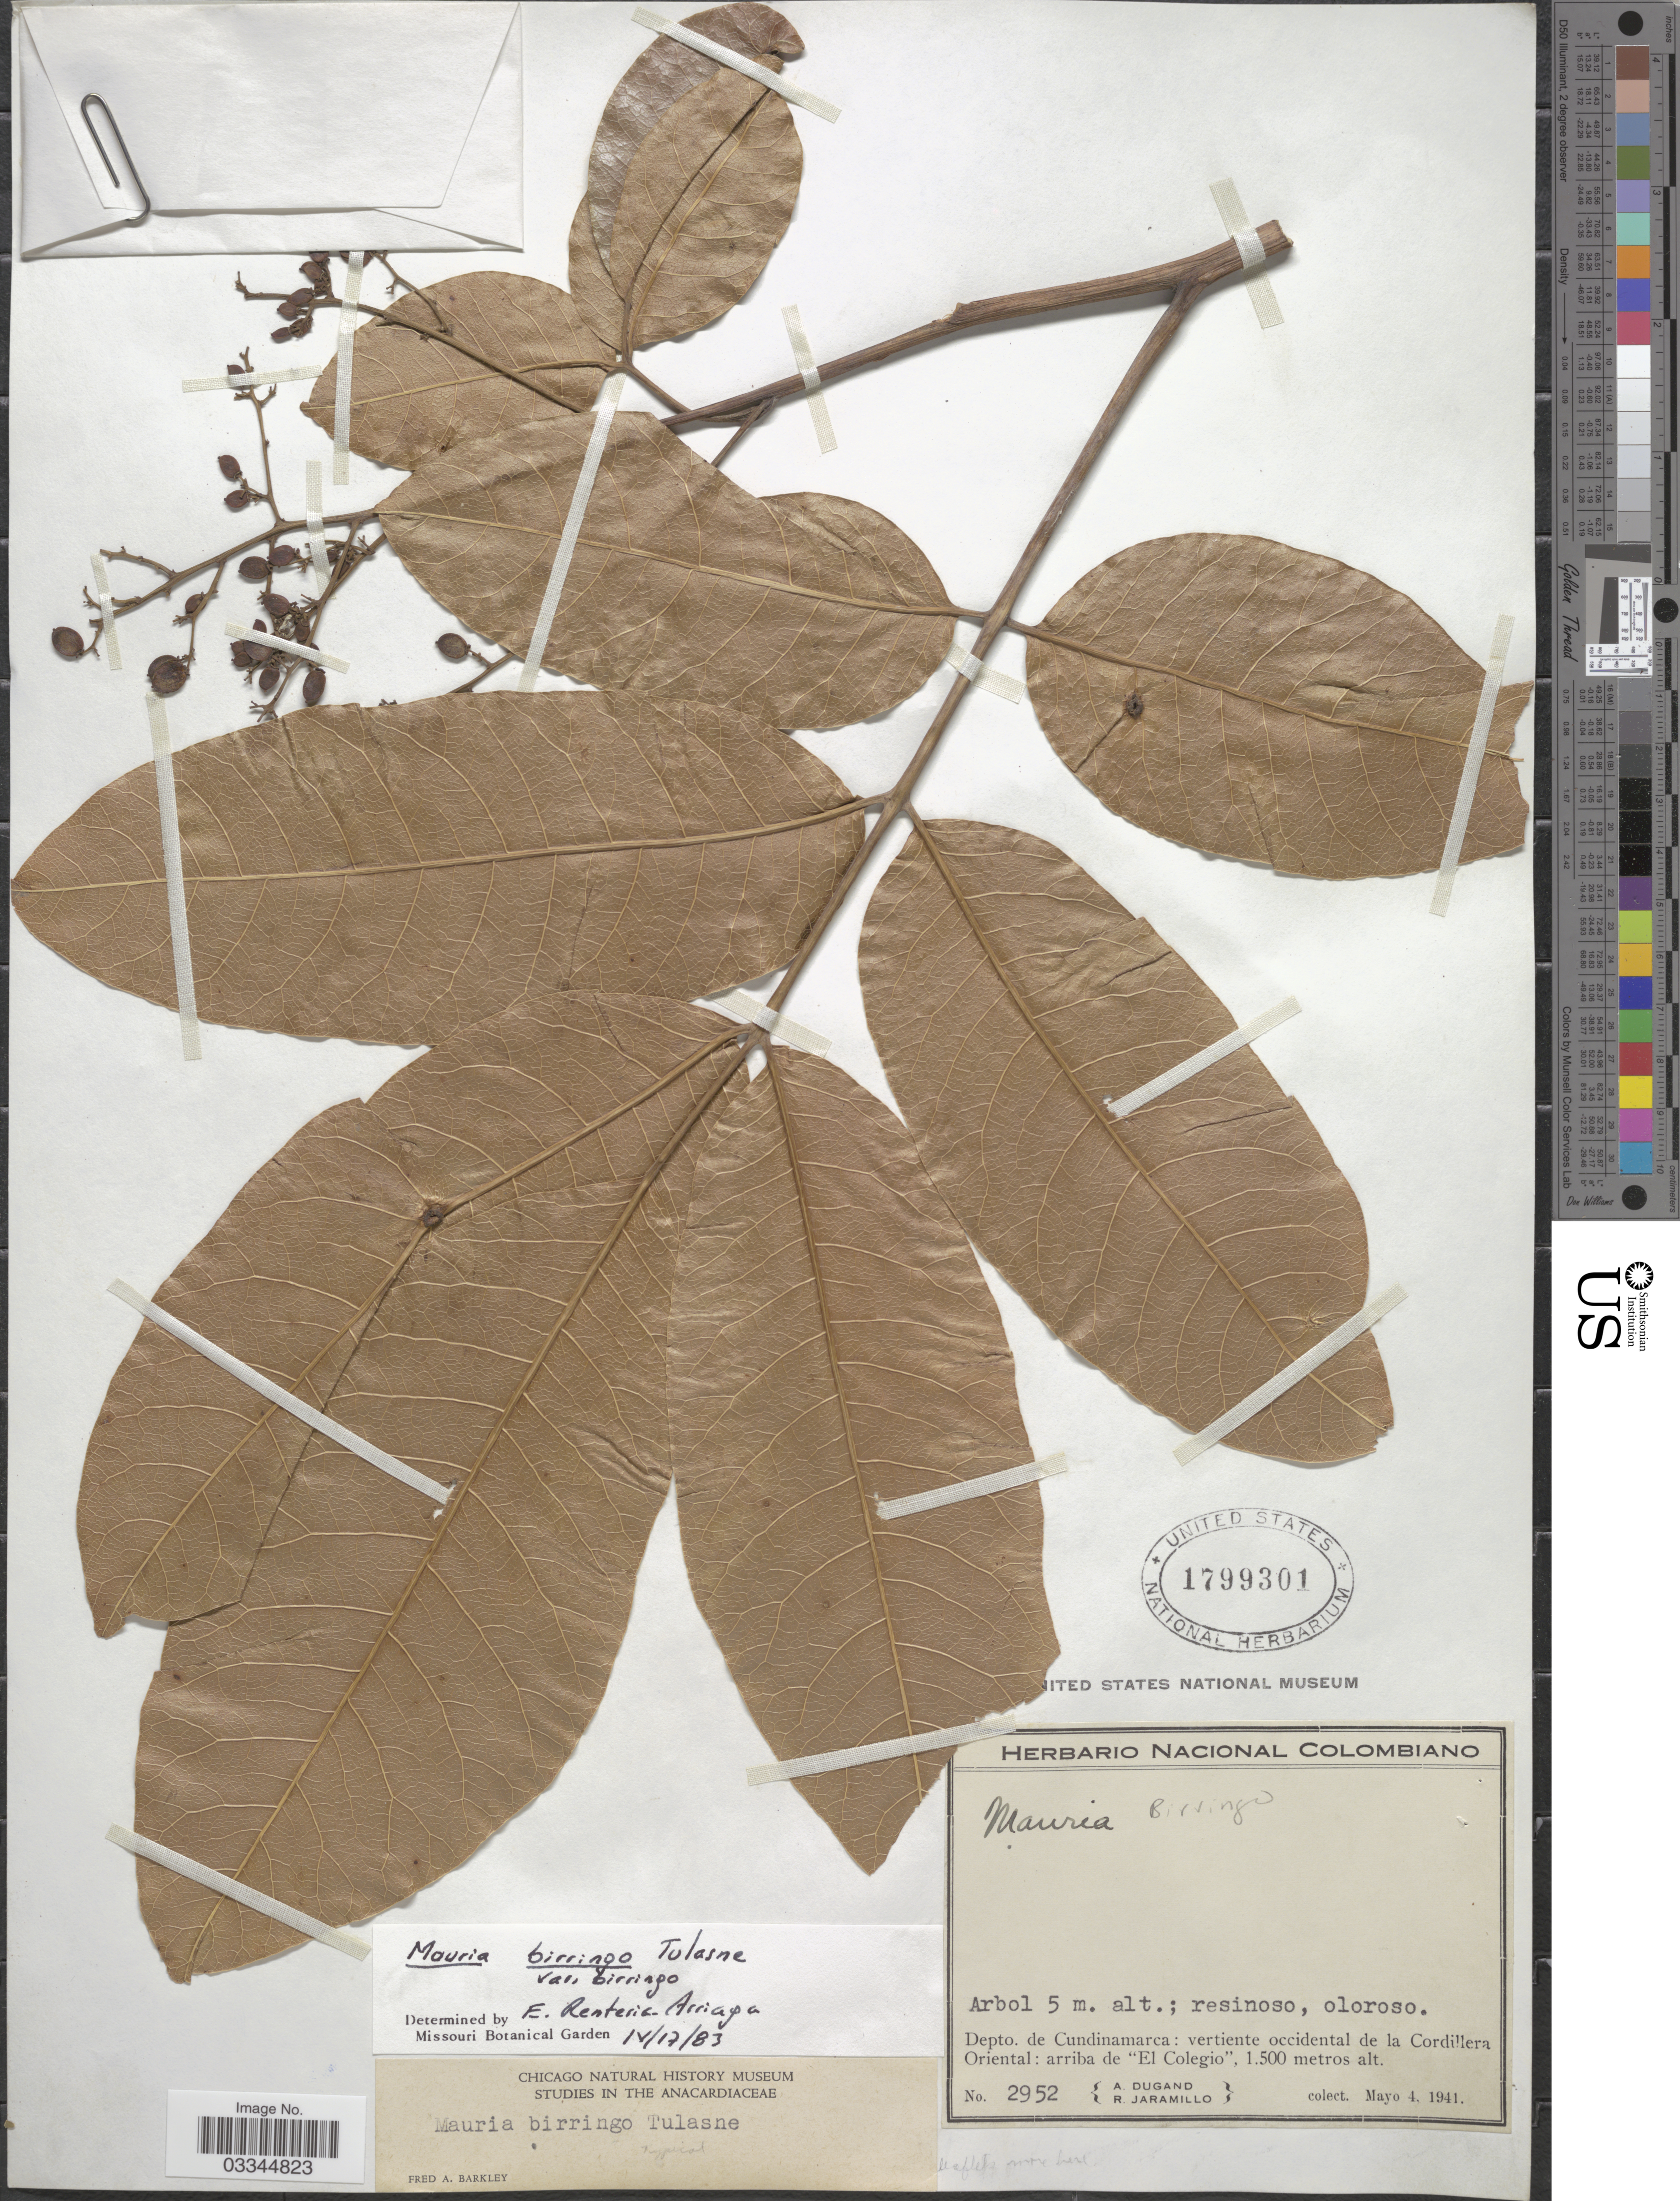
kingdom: Plantae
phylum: Tracheophyta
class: Magnoliopsida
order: Sapindales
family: Anacardiaceae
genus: Mauria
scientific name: Mauria biringo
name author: Tul.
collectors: A. Dugand & R. Jaramillo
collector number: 2952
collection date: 1941-05-04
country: Colombia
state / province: Cundinamarca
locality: Depto. de Cundinamarca: vertiente occidental de la Cordillera Oriental: arriba de "El Colegio".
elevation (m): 1500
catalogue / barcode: US 1799301